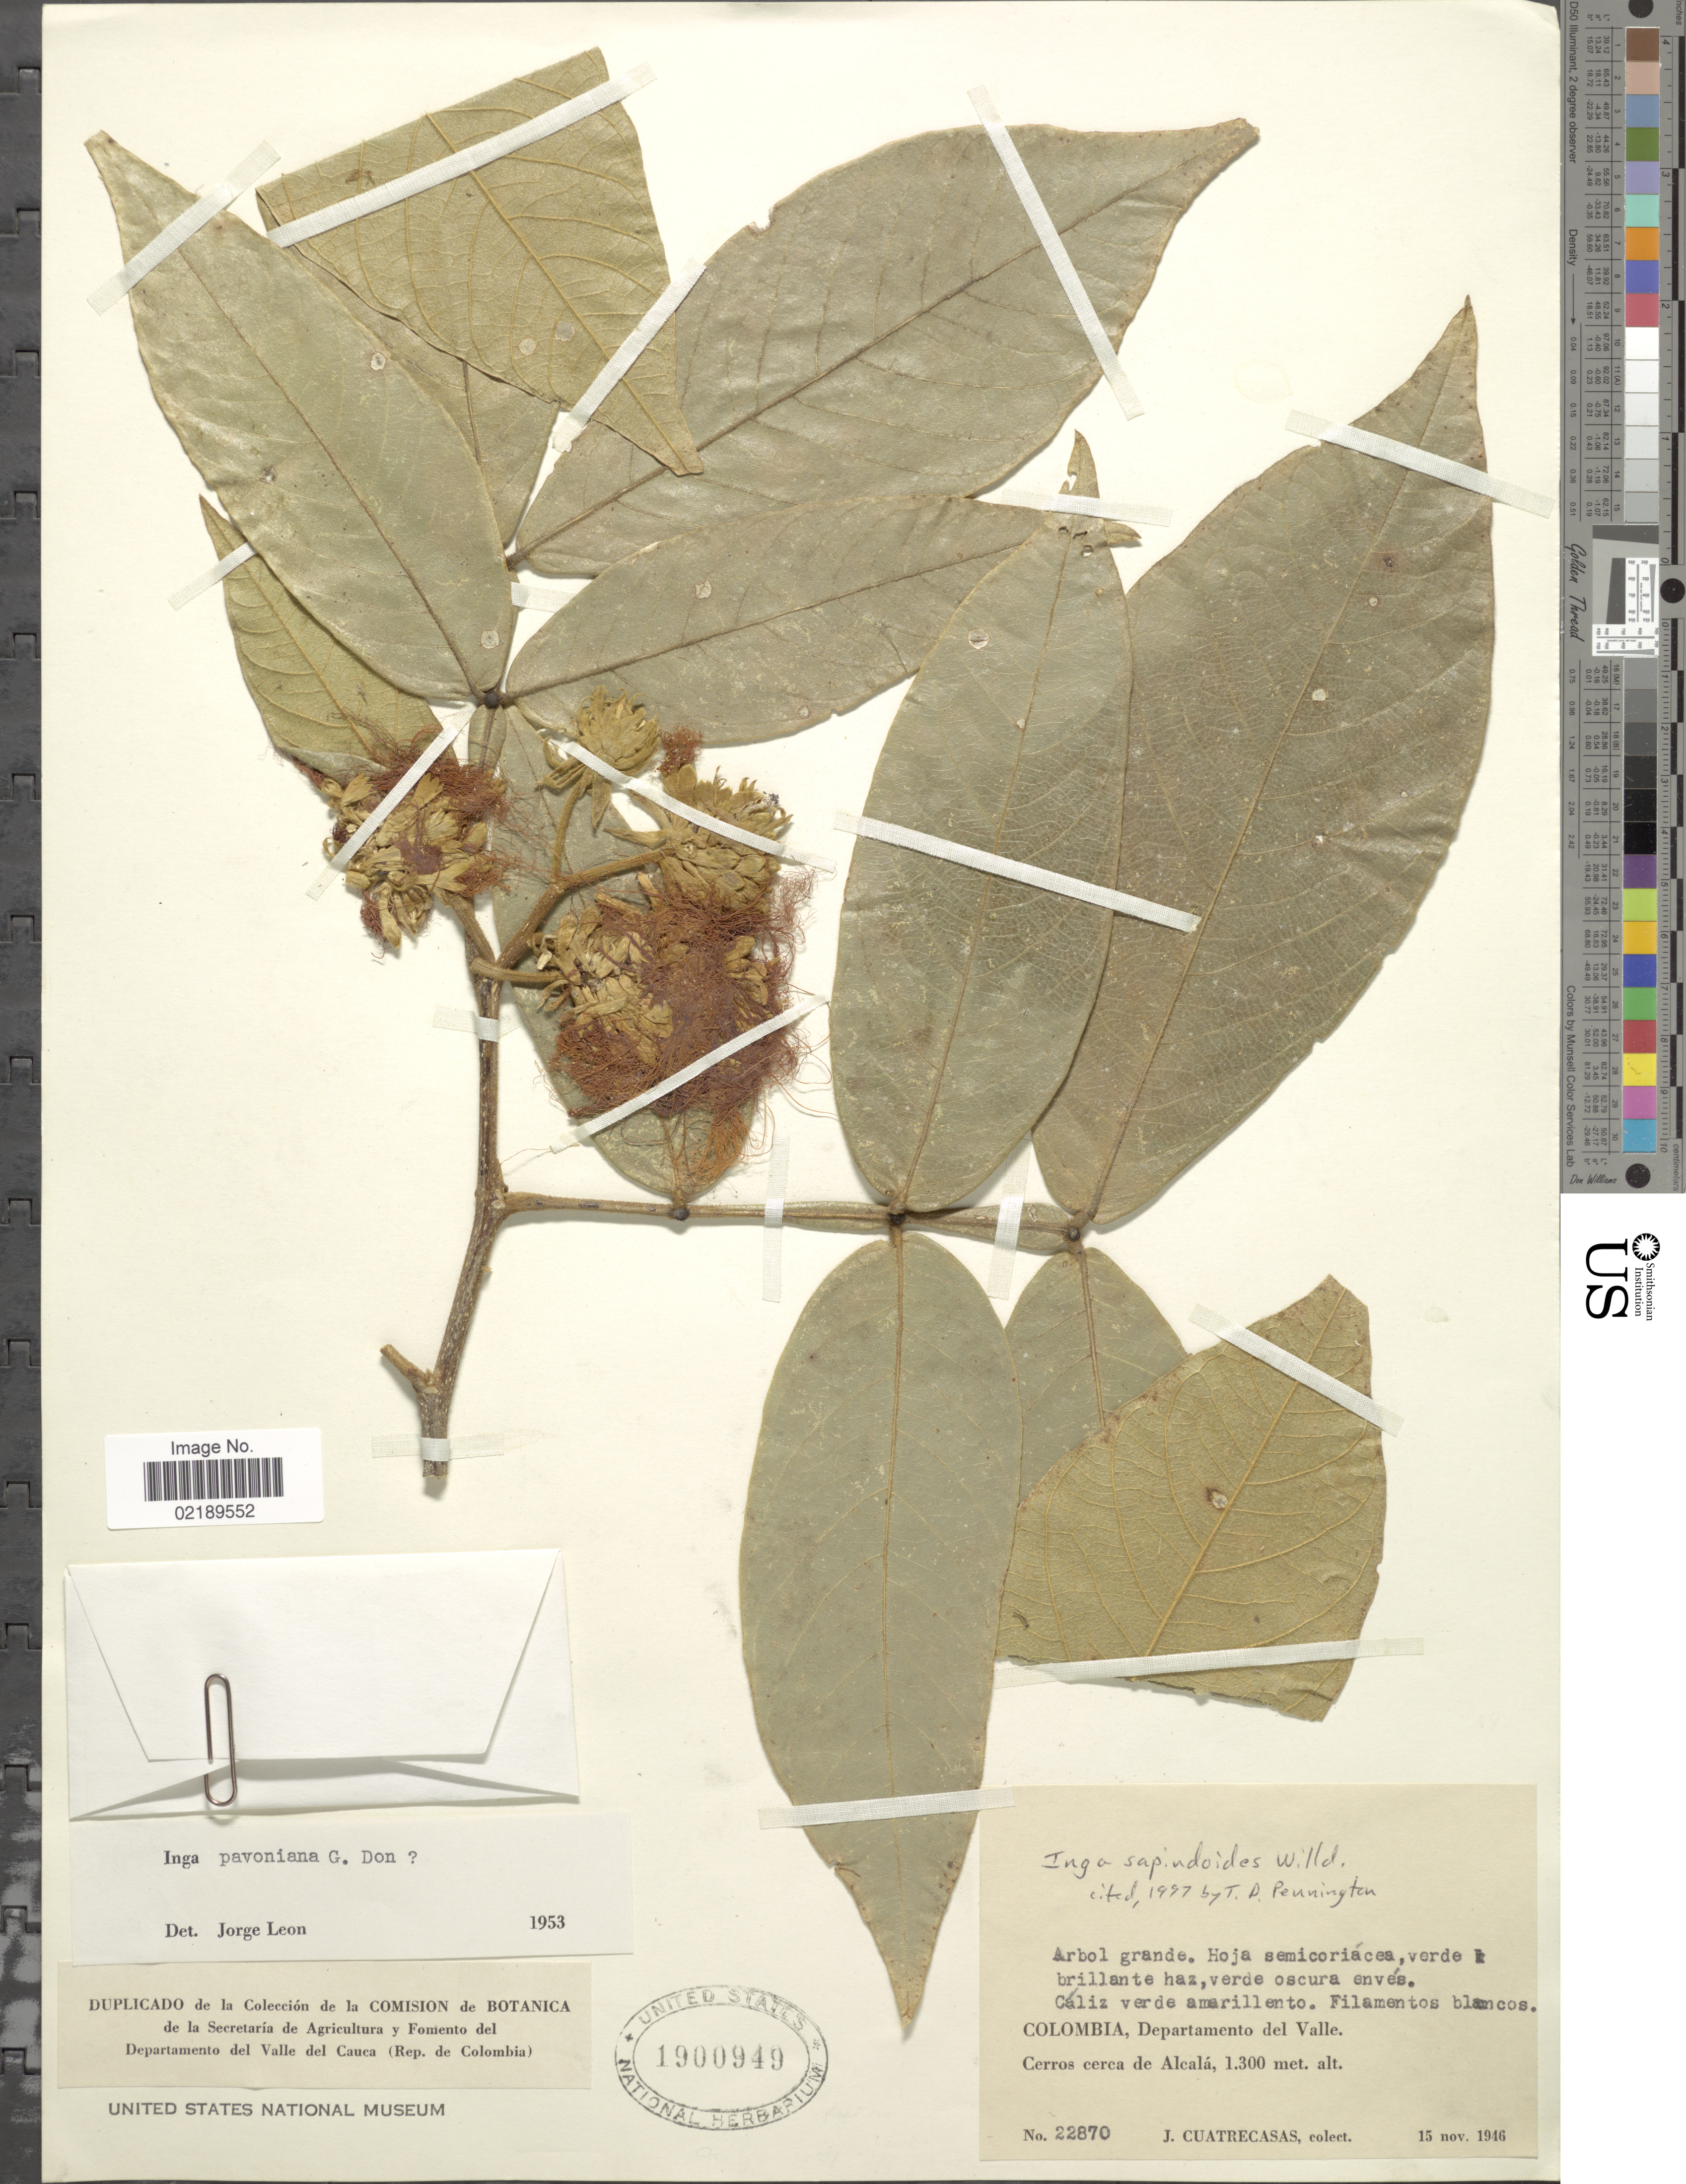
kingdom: Plantae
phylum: Tracheophyta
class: Magnoliopsida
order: Fabales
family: Fabaceae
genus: Inga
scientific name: Inga sapindoides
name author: Willd.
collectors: J. Cuatrecasas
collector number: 22870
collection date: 1946-11-15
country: Colombia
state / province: Valle del Cauca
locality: Cerros cerca de Alcala.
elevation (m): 1300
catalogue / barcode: US 1900949